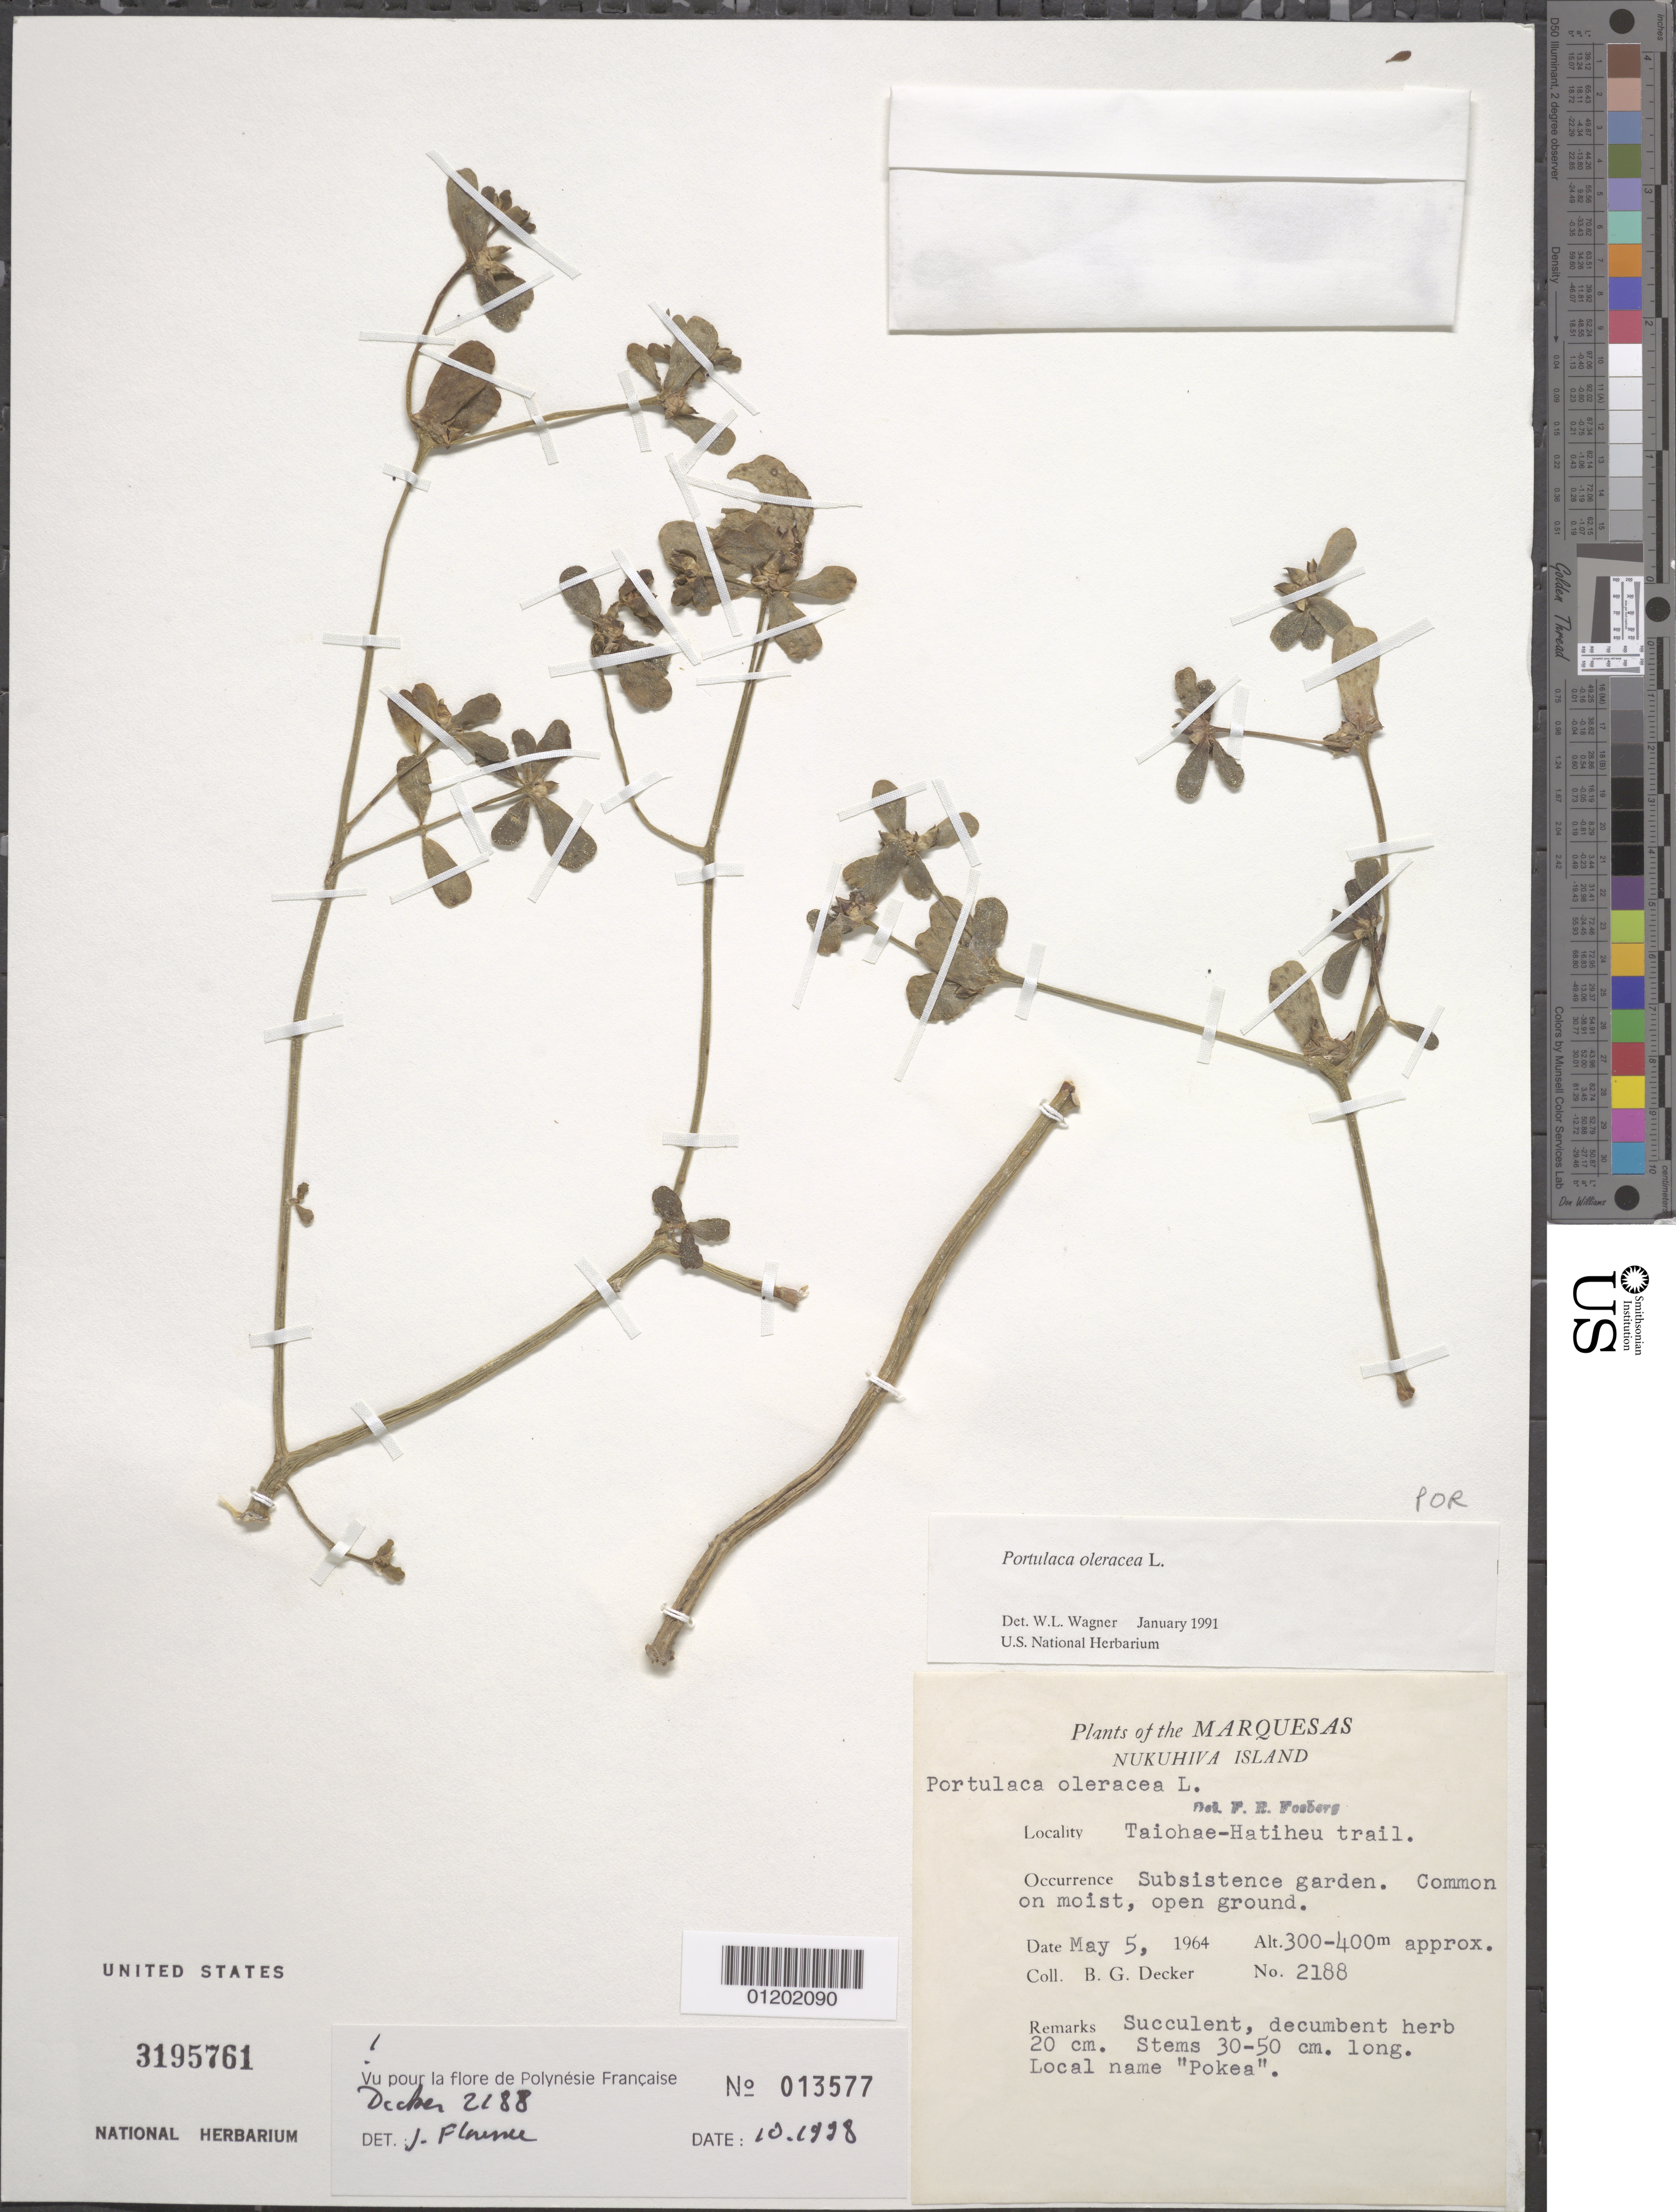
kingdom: Plantae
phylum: Tracheophyta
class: Magnoliopsida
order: Caryophyllales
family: Portulacaceae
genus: Portulaca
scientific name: Portulaca oleracea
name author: L.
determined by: Wagner, W. L., (BOT), Smithsonian Institution - National Museum of Natural History (UNITED STATES)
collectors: B. G. Decker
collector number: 2188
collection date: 1964-05-05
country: French Polynesia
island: Nuku Hiva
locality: Taiohae-Hatiheu Trail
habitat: Subsistence garden. Common on moist, open ground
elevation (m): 300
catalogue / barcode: US 3195761